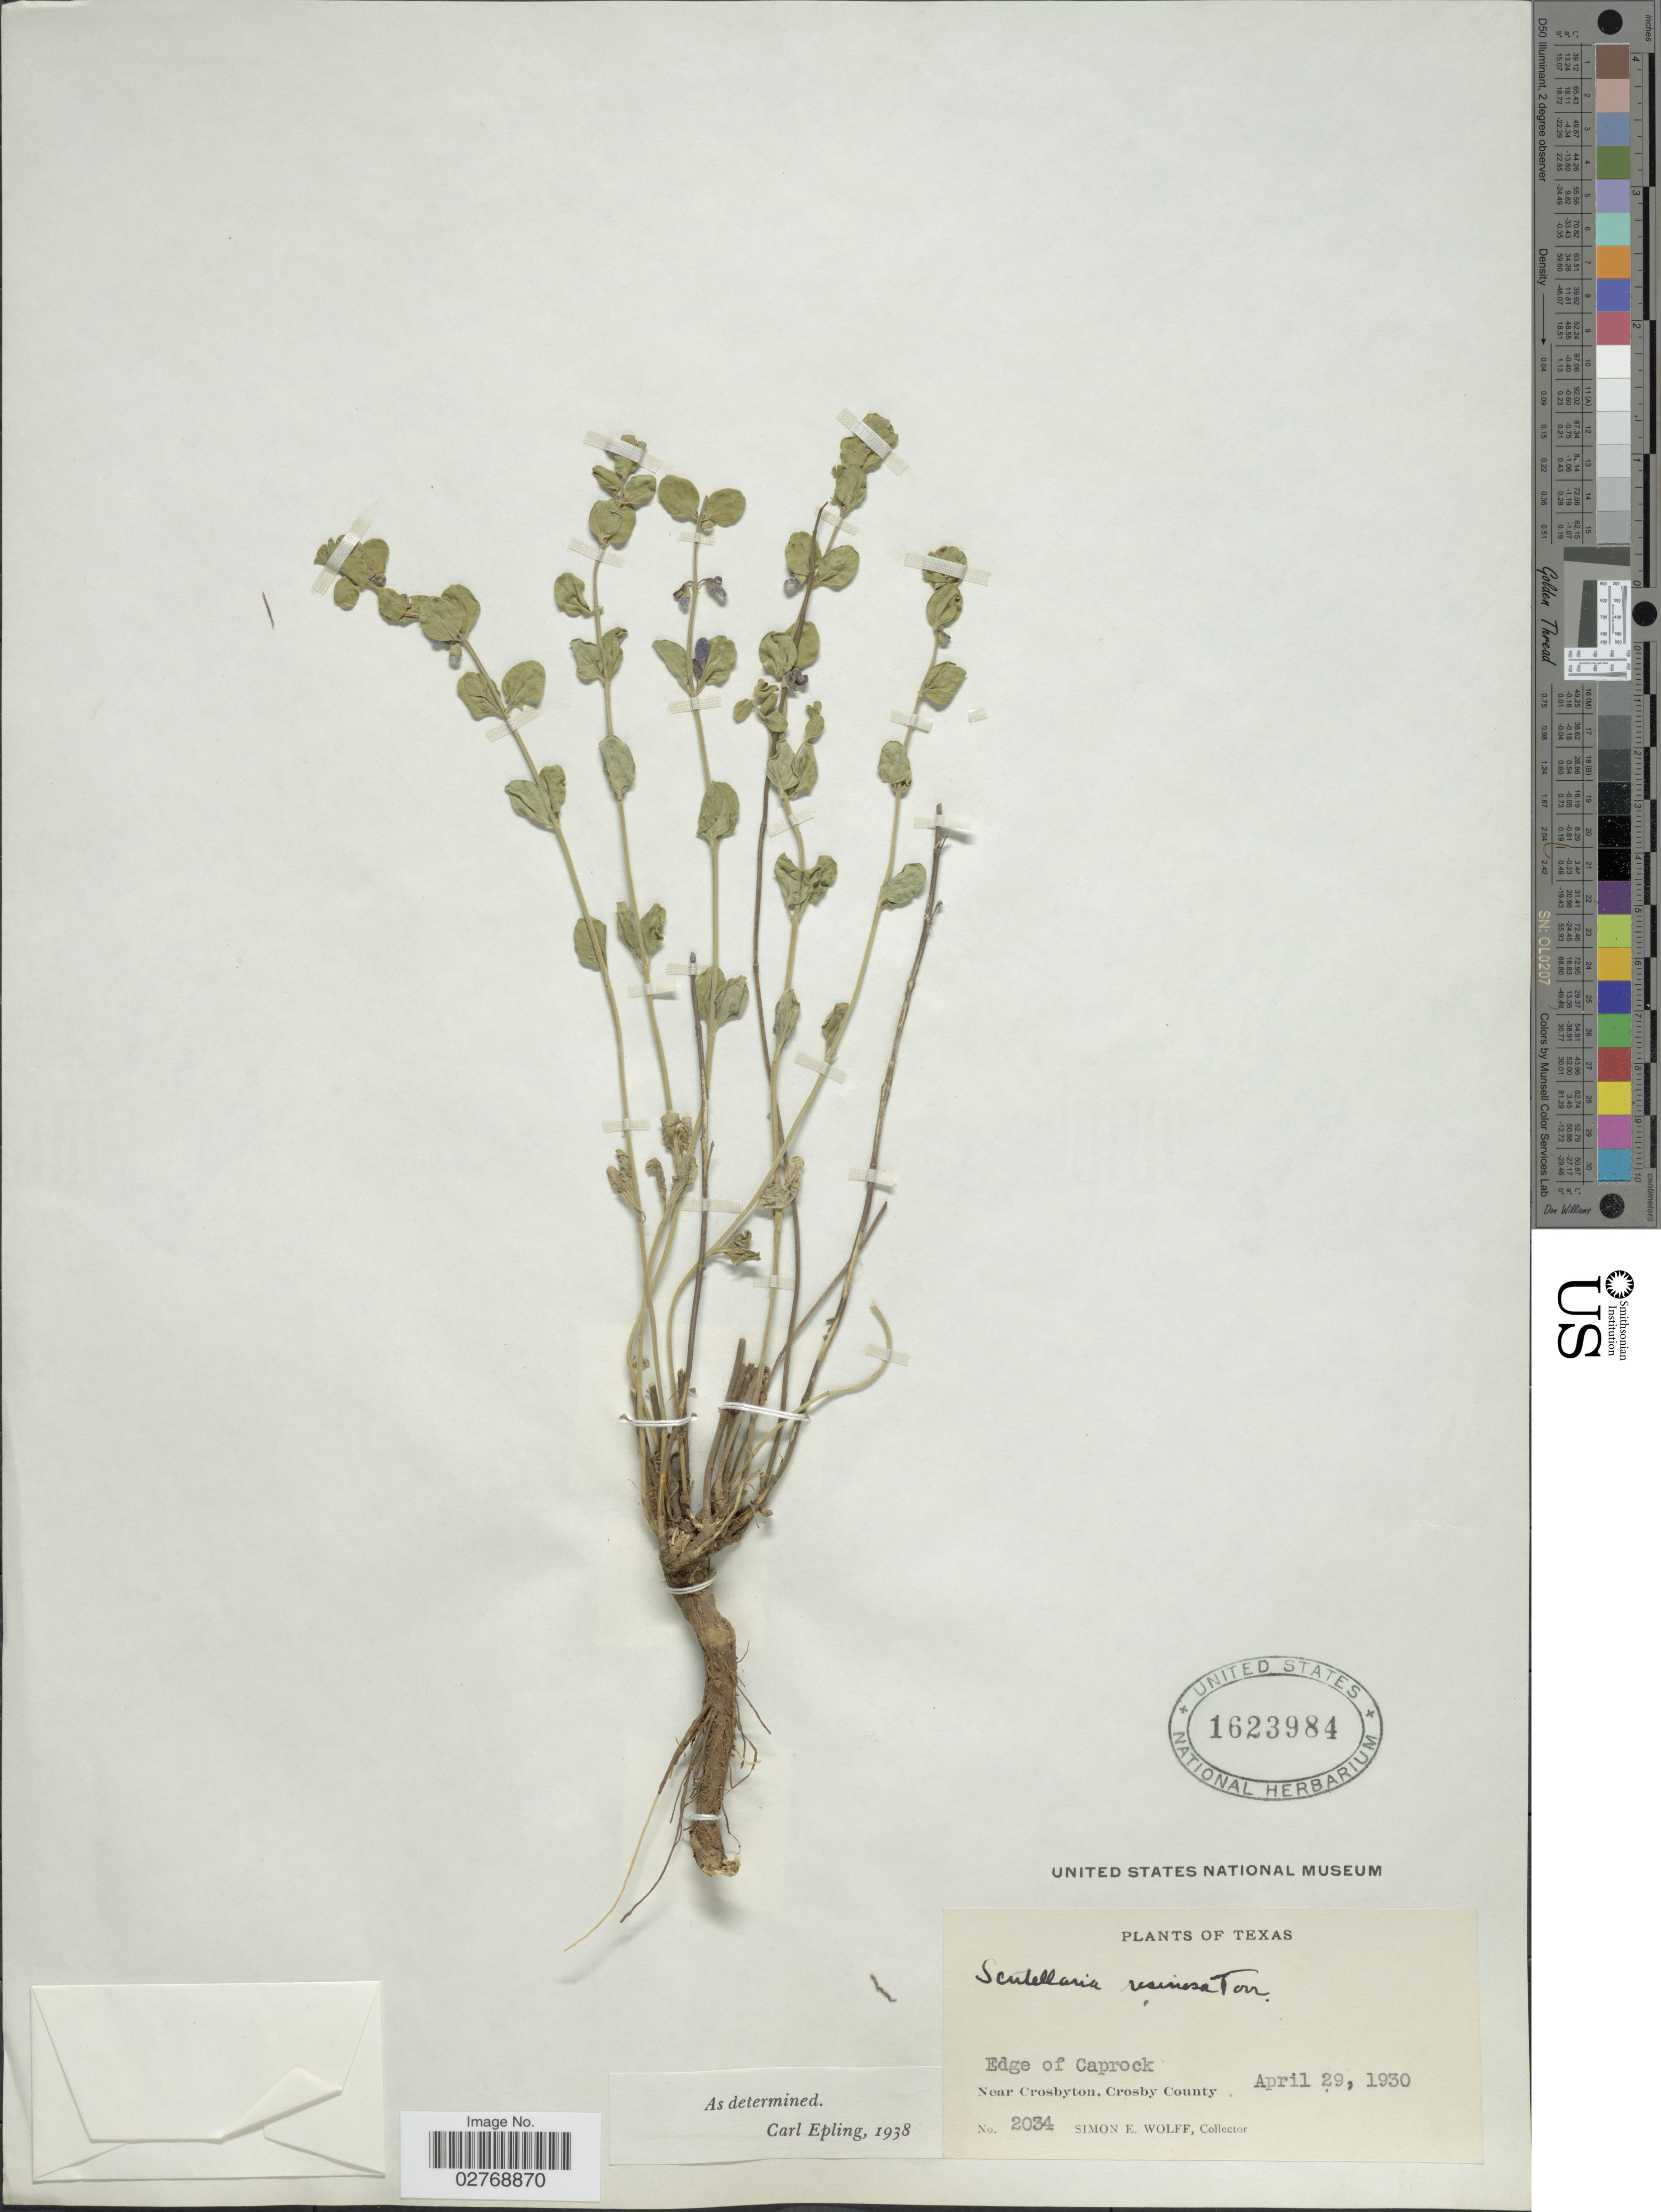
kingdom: Plantae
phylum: Tracheophyta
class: Magnoliopsida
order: Lamiales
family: Lamiaceae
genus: Scutellaria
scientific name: Scutellaria resinosa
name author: Torr.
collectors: S. E. Wolff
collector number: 2034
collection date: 1930-04-29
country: United States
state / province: Texas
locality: Edge of Caprock. Near Crosbyton, Crosby County.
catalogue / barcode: US 1623984